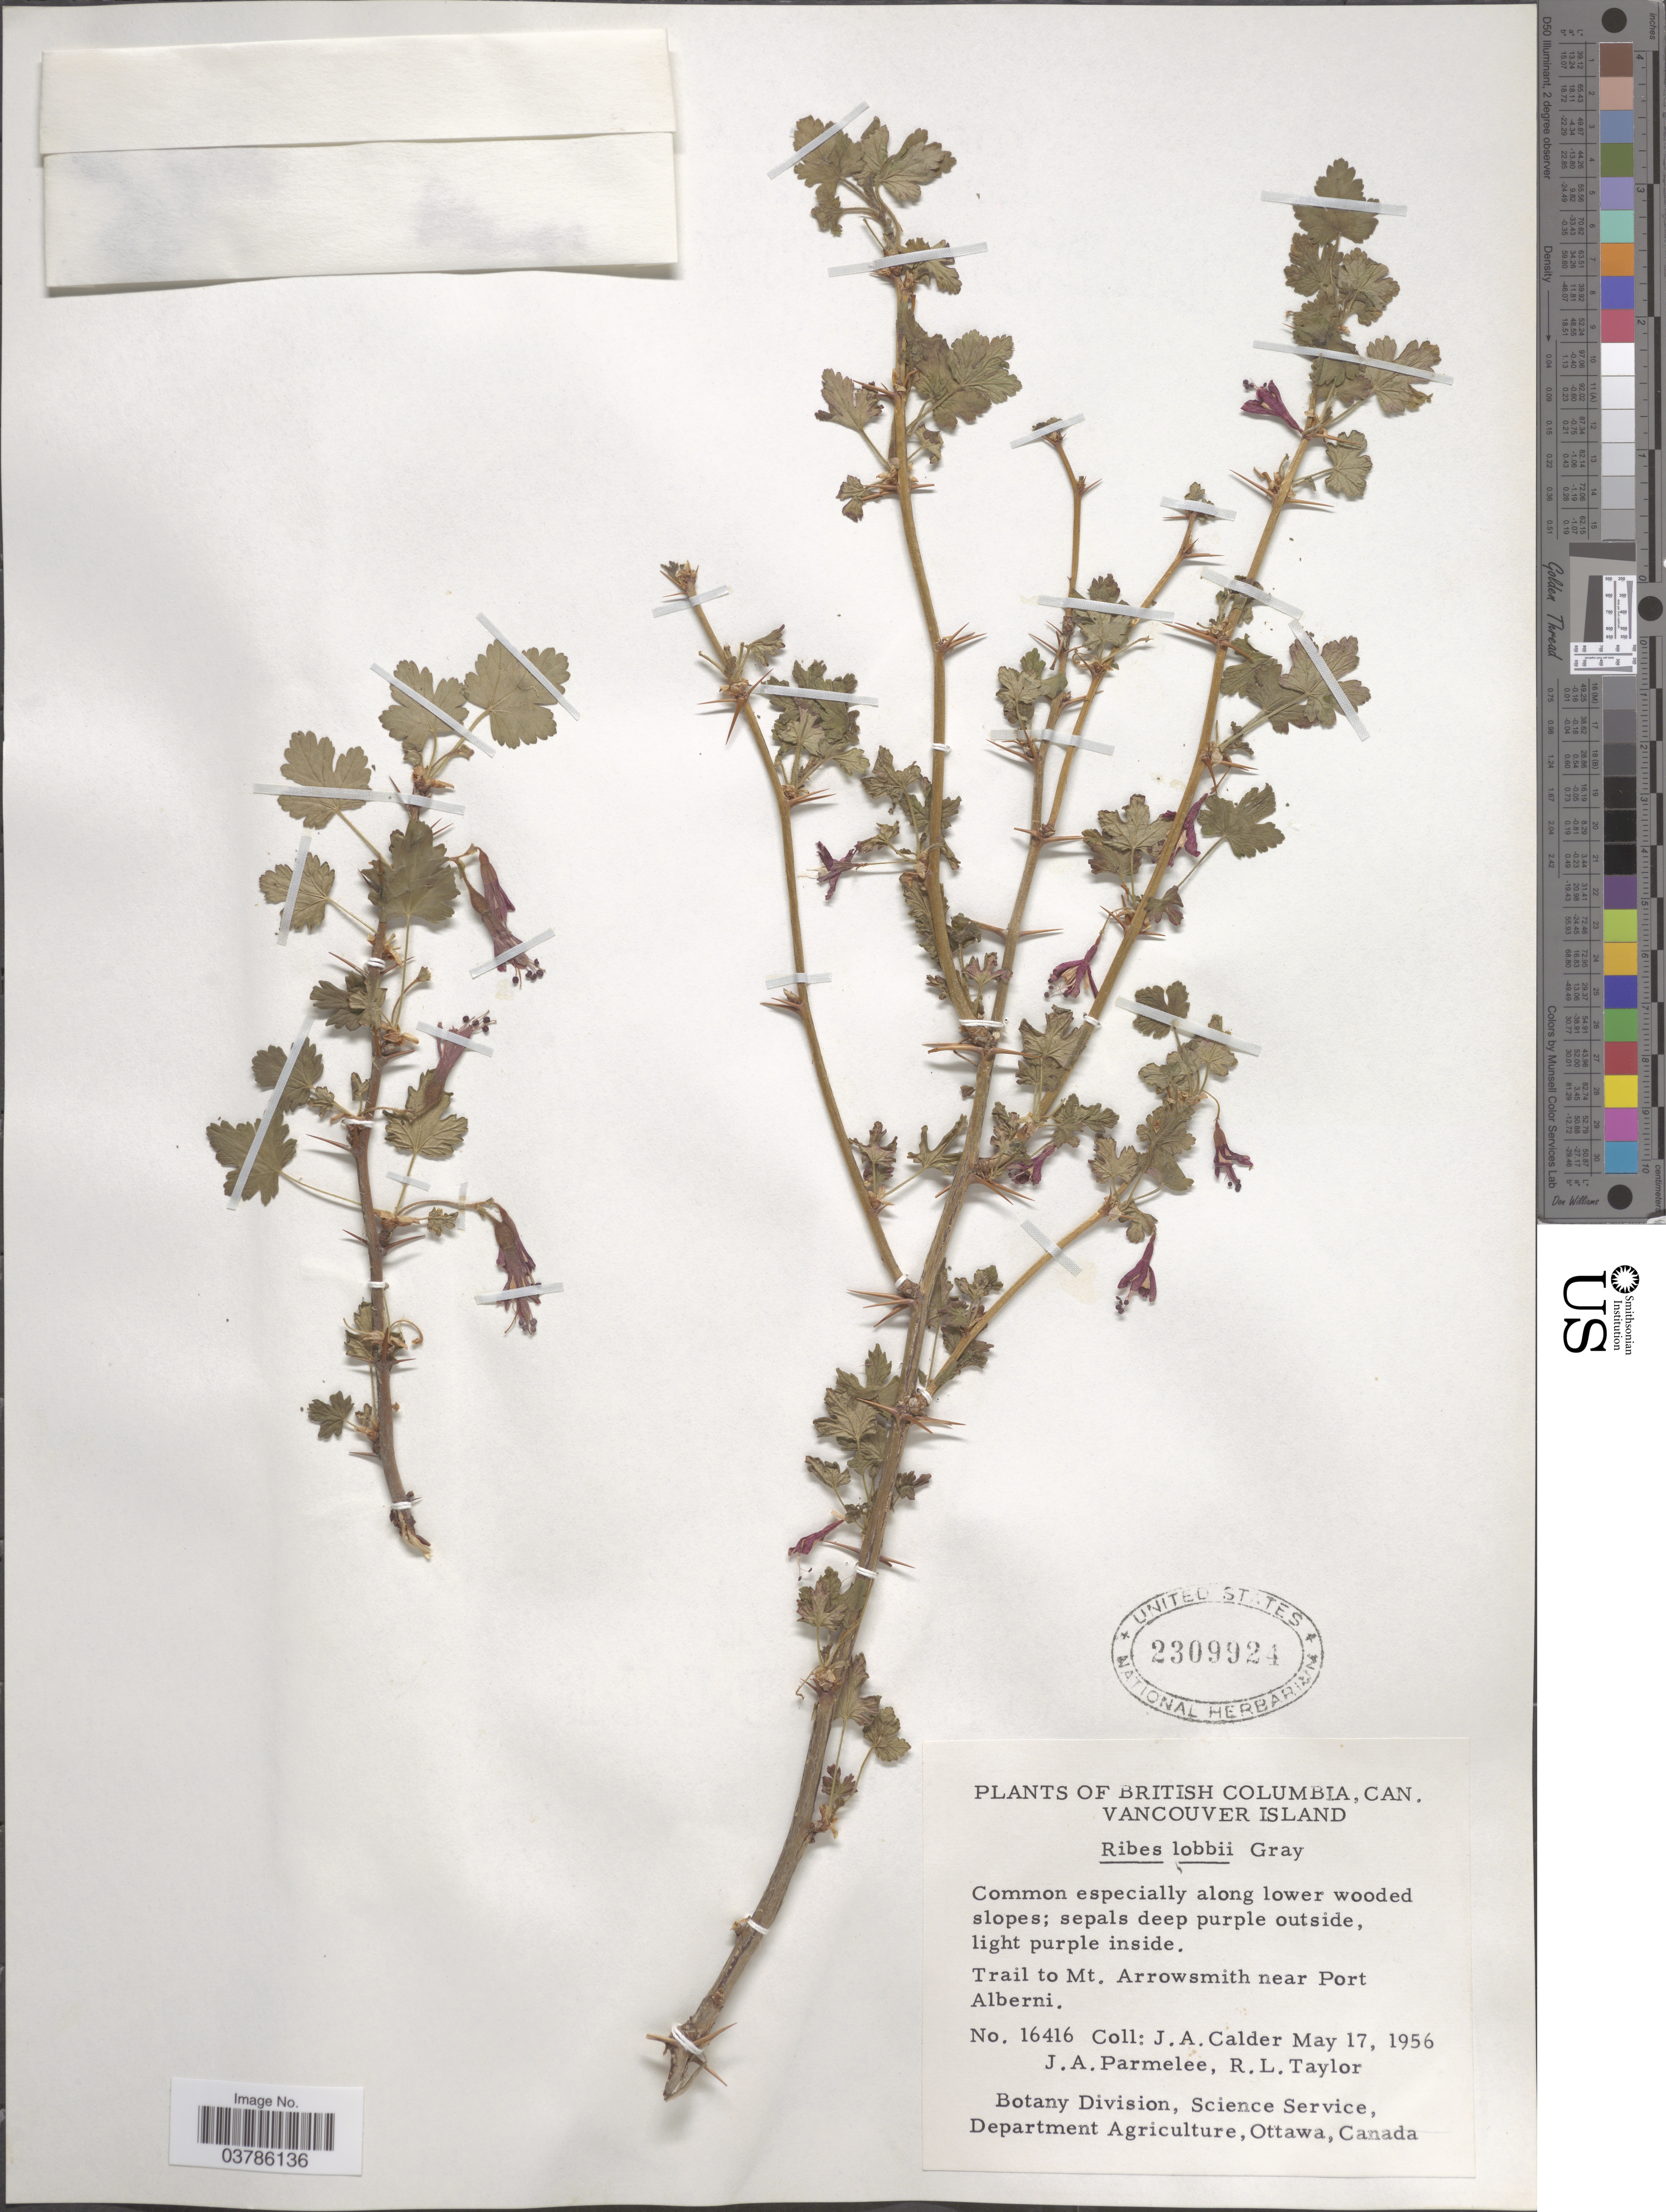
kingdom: Plantae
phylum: Tracheophyta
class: Magnoliopsida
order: Saxifragales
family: Grossulariaceae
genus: Ribes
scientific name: Ribes lobbii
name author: A. Gray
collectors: J. A. Calder, J. A. Parmelee & R. Taylor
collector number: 16416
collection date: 1956-05-17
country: Canada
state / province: British Columbia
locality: Vancouver Island. Along lower wooded slopes. Trail to Mt. Arrowsmith near Port Alberni.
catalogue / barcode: US 2309924